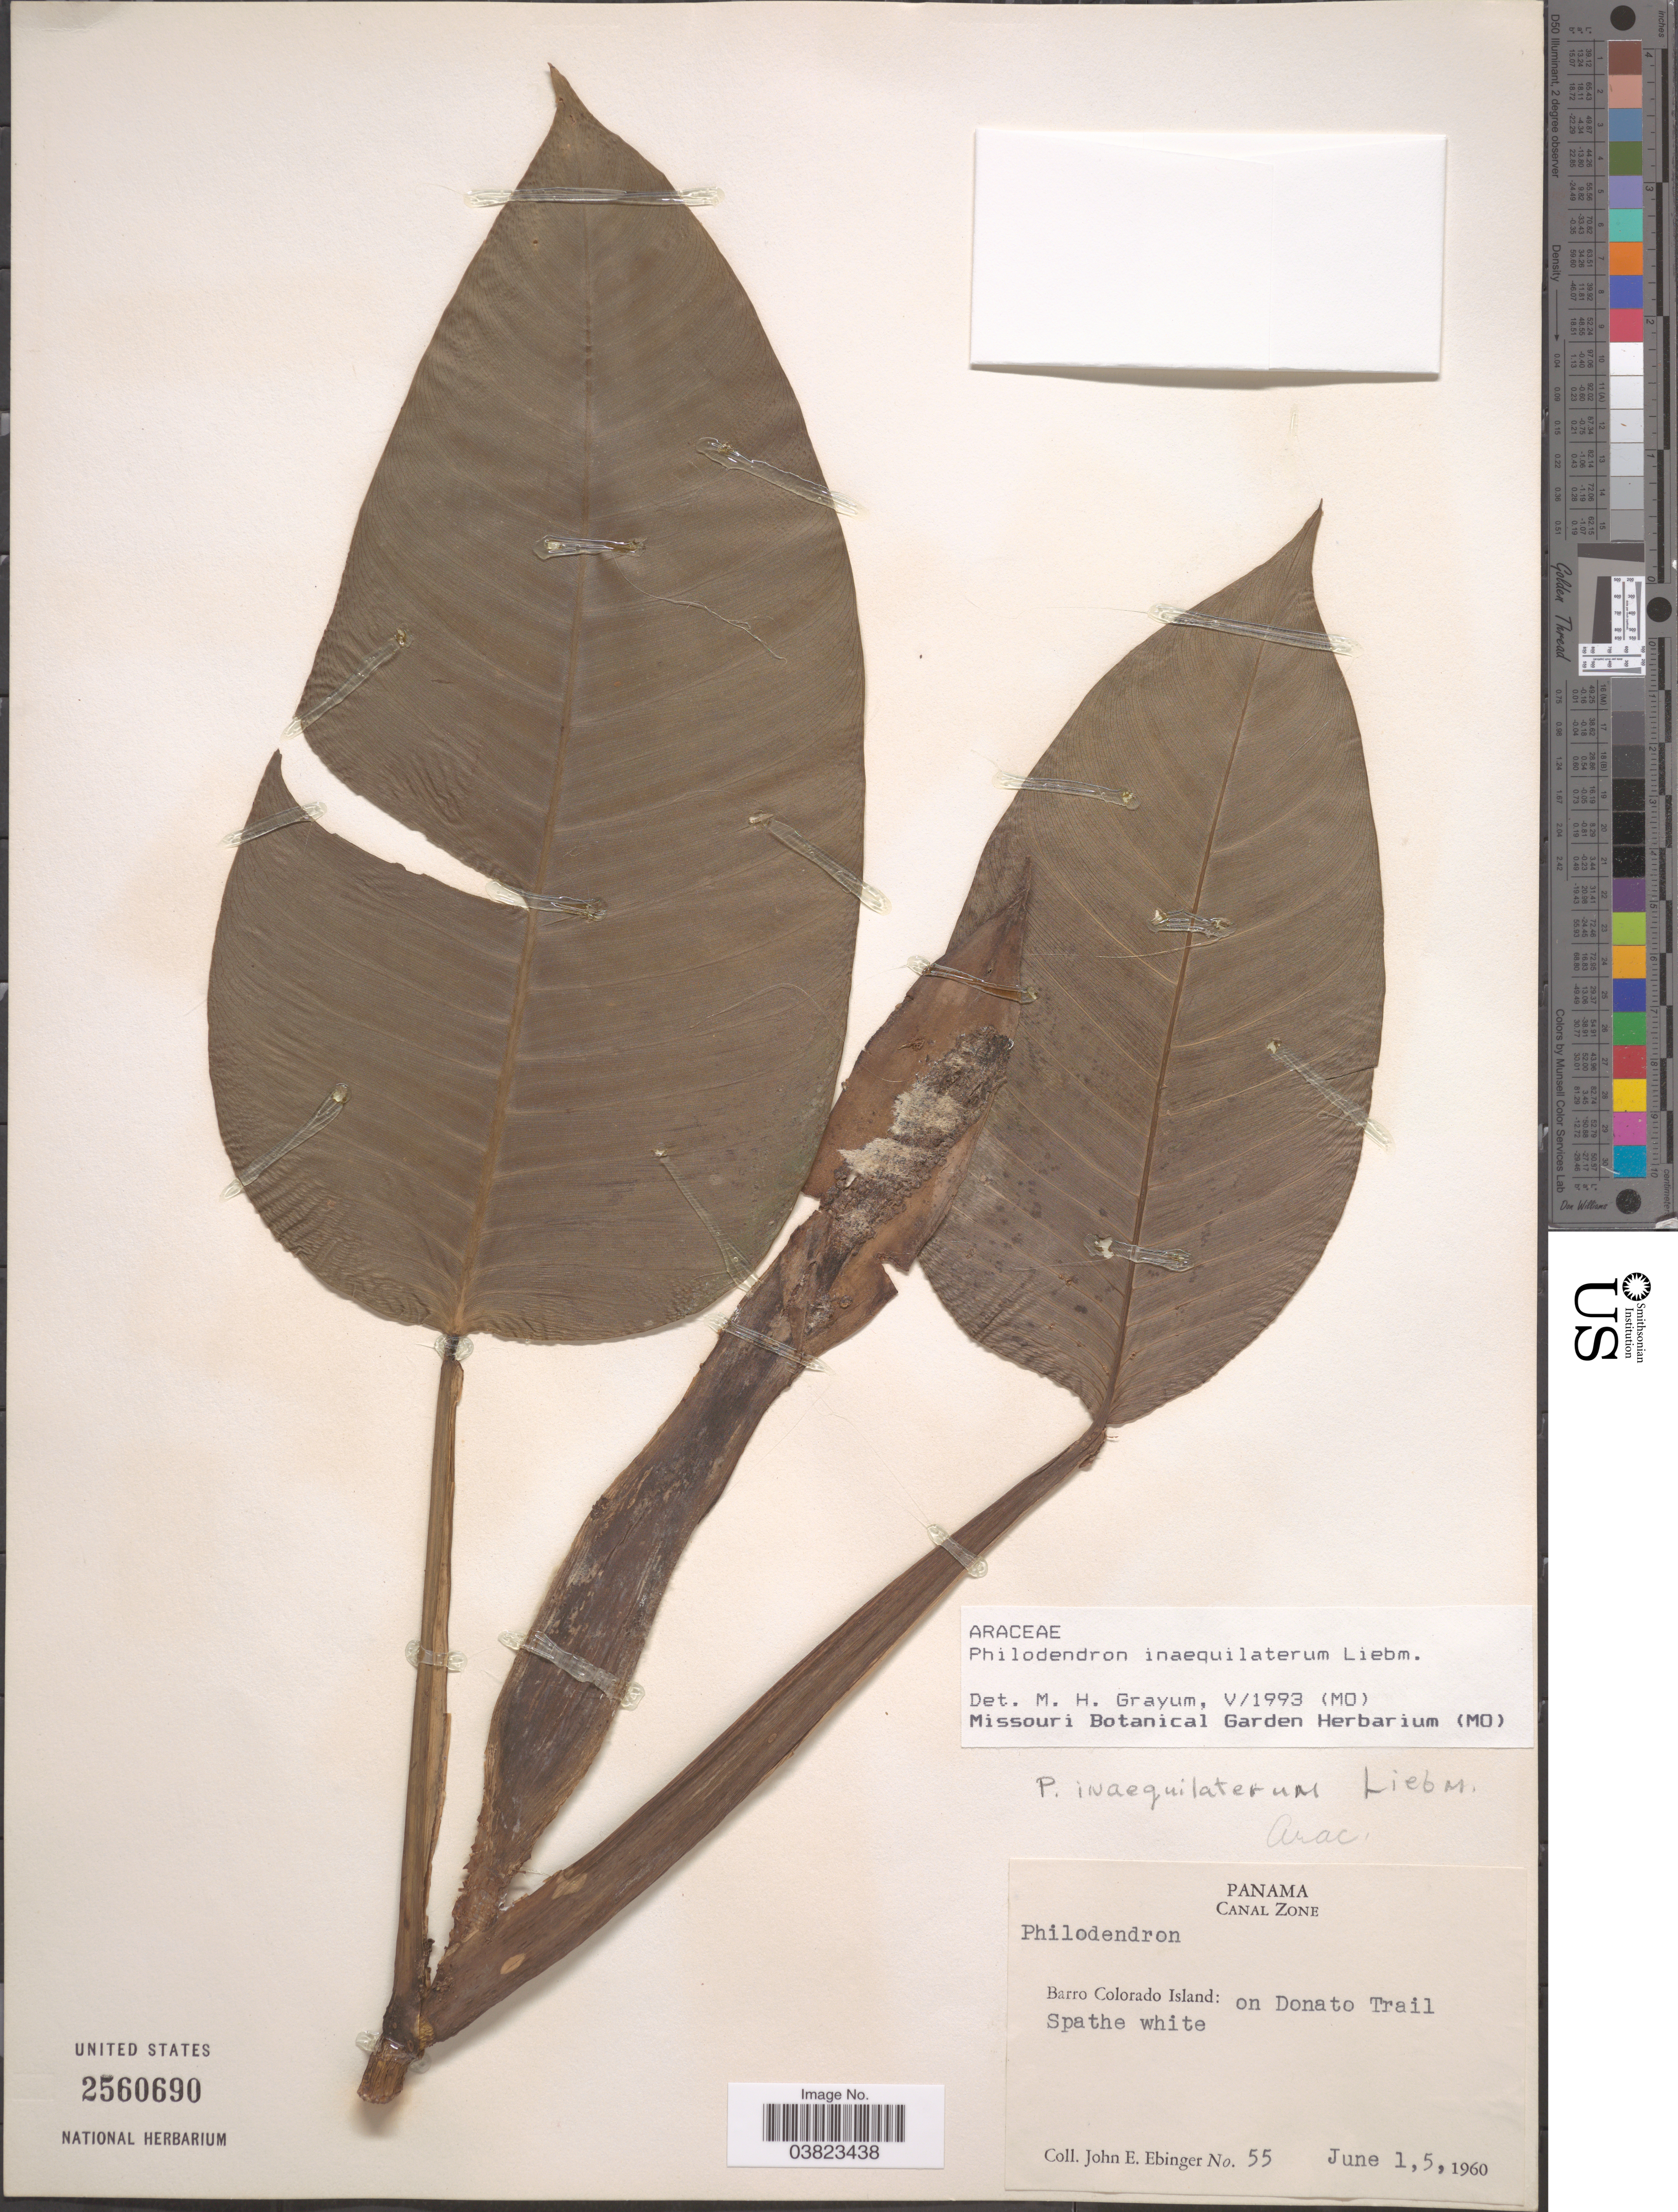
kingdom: Plantae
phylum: Tracheophyta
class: Liliopsida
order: Alismatales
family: Araceae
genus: Philodendron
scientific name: Philodendron inaequilaterum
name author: Liebm.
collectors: J. Ebinger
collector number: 55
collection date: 1960-06-15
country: Panama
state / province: Panamá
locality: Canal Zone. Barro Colorado Island: on Donato Trail.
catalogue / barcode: US 2560690